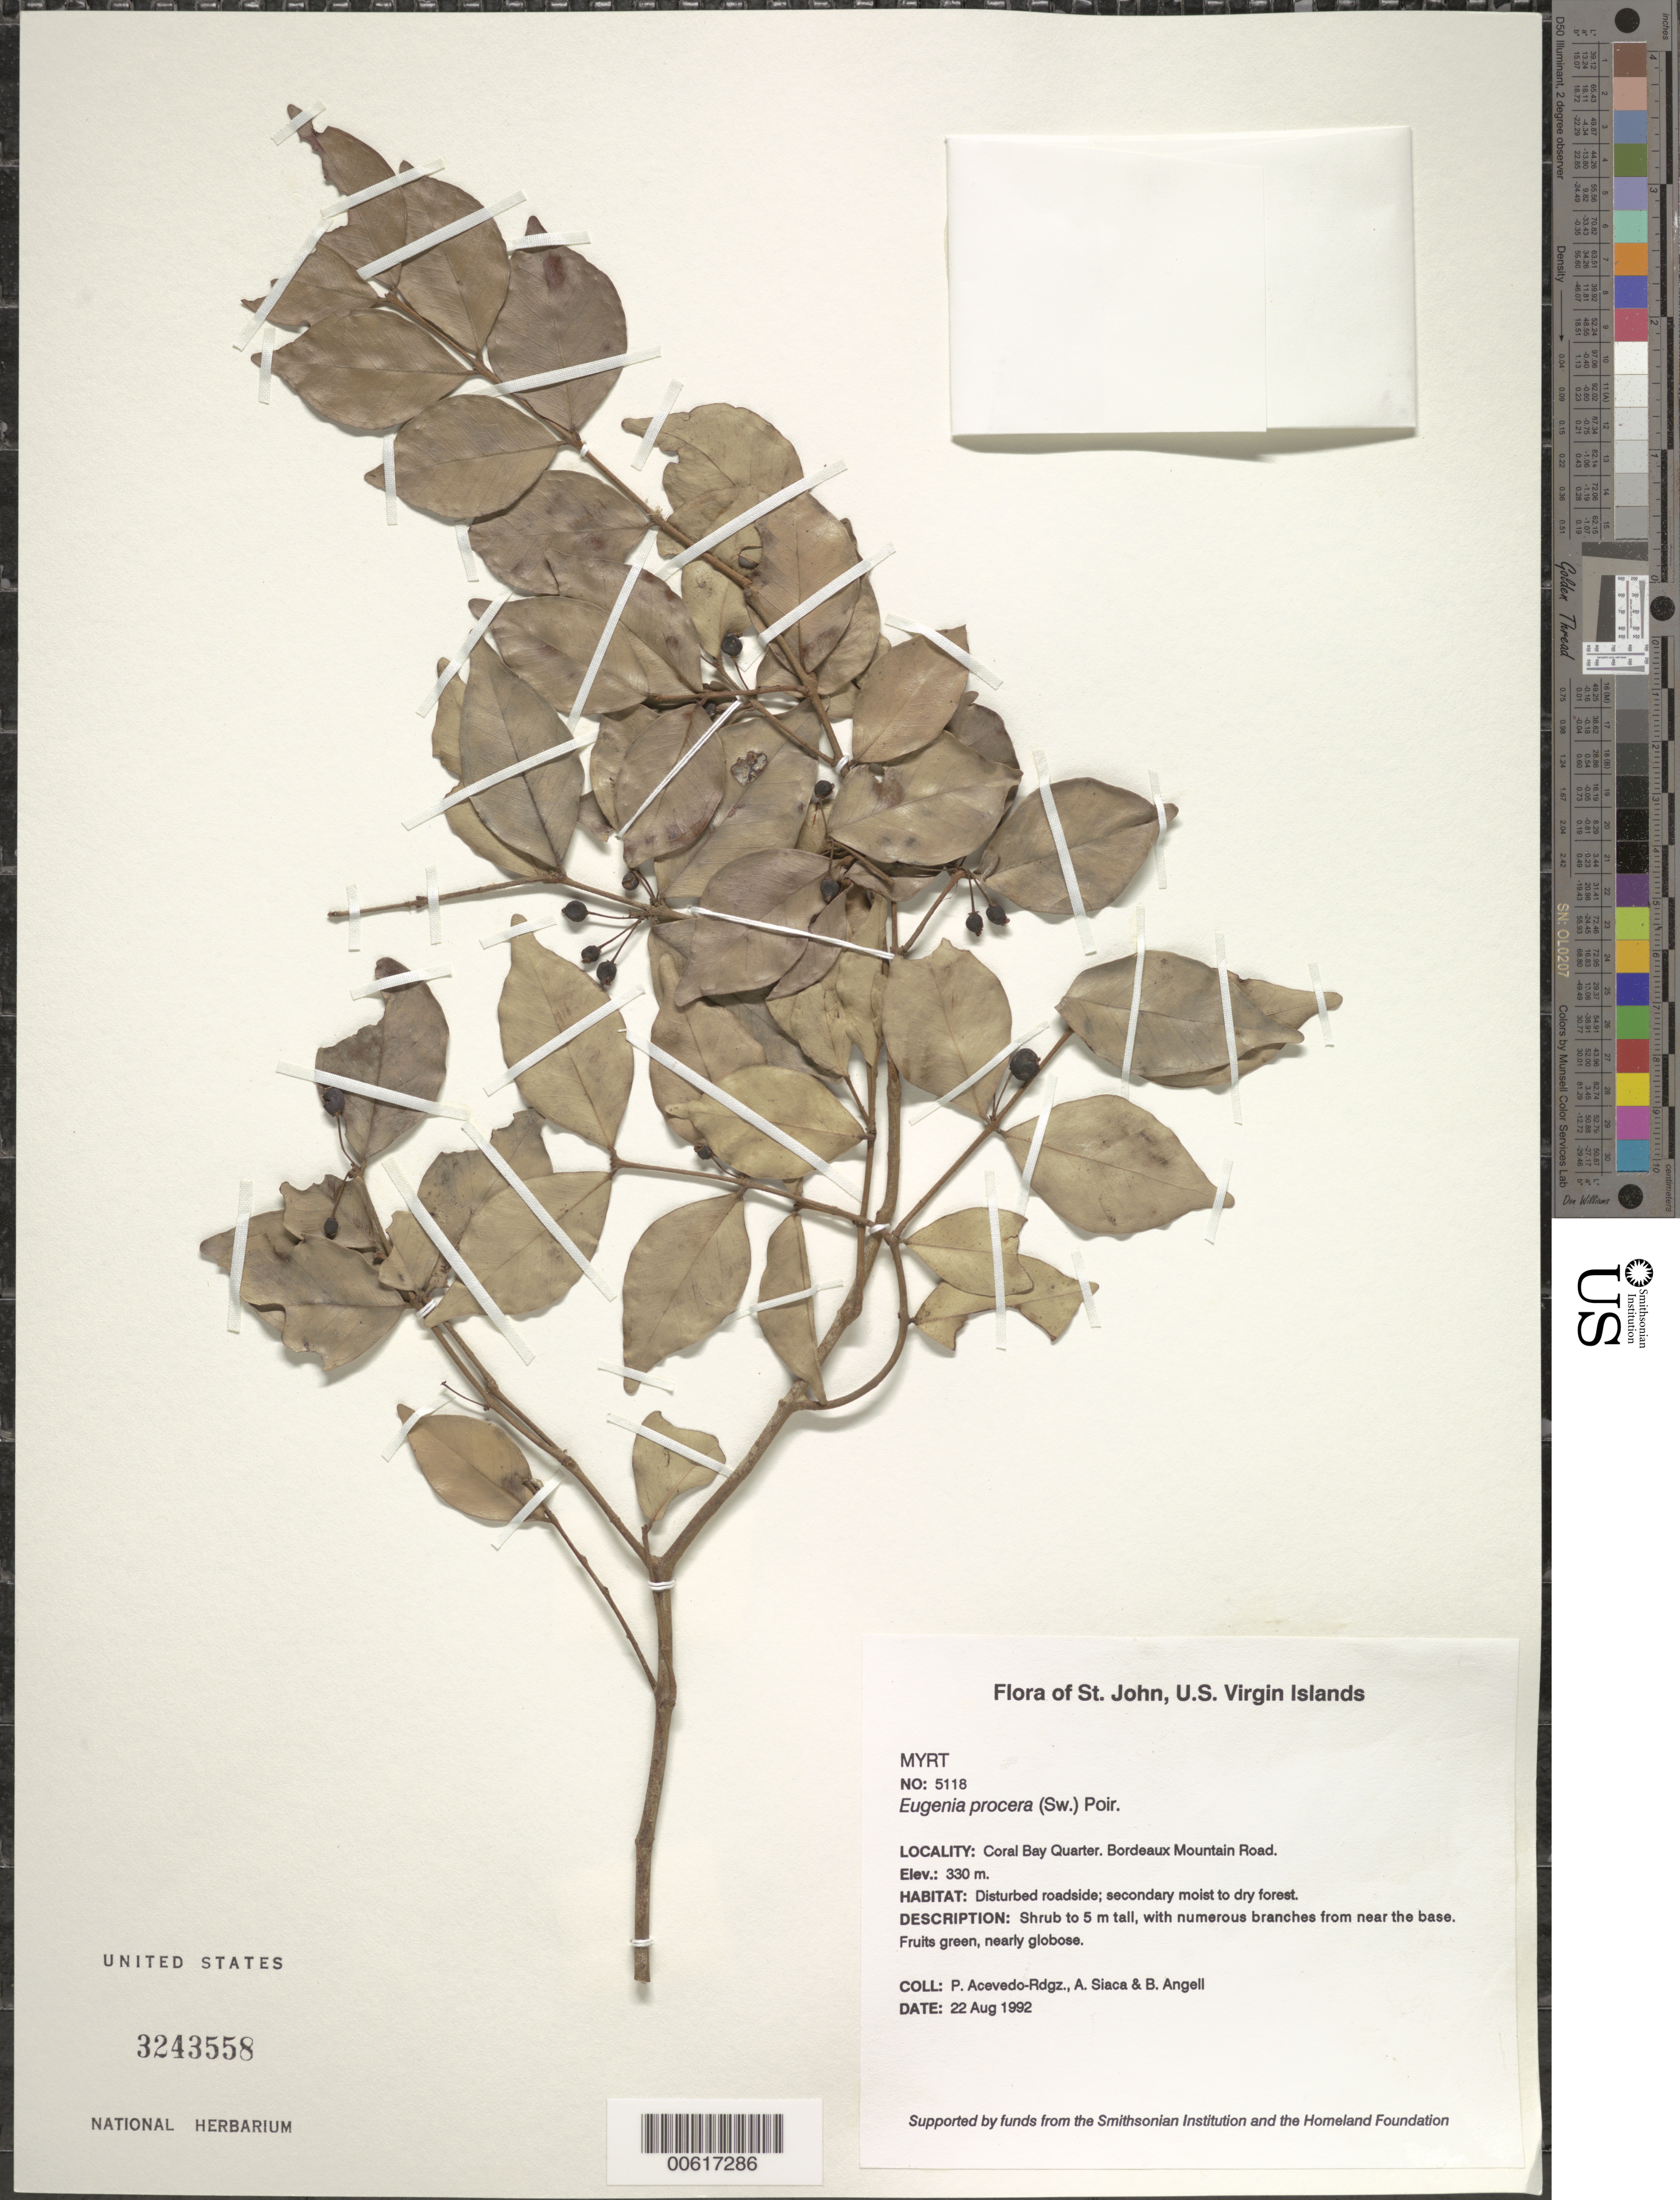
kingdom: Plantae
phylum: Tracheophyta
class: Magnoliopsida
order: Myrtales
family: Myrtaceae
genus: Eugenia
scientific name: Eugenia procera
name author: (Sw.) Poir.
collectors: P. Acevedo-Rodr., A. Siaca & Bobbi Angell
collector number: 5118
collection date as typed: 22 Aug 1992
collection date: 1992-08-22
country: U.S. Virgin Islands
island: St. John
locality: Coral Bay Quarter; along dirt road to Bordeaux Mountain..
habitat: Disturbed roadside; secondary moist to dry forest.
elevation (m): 330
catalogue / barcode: US 3243558